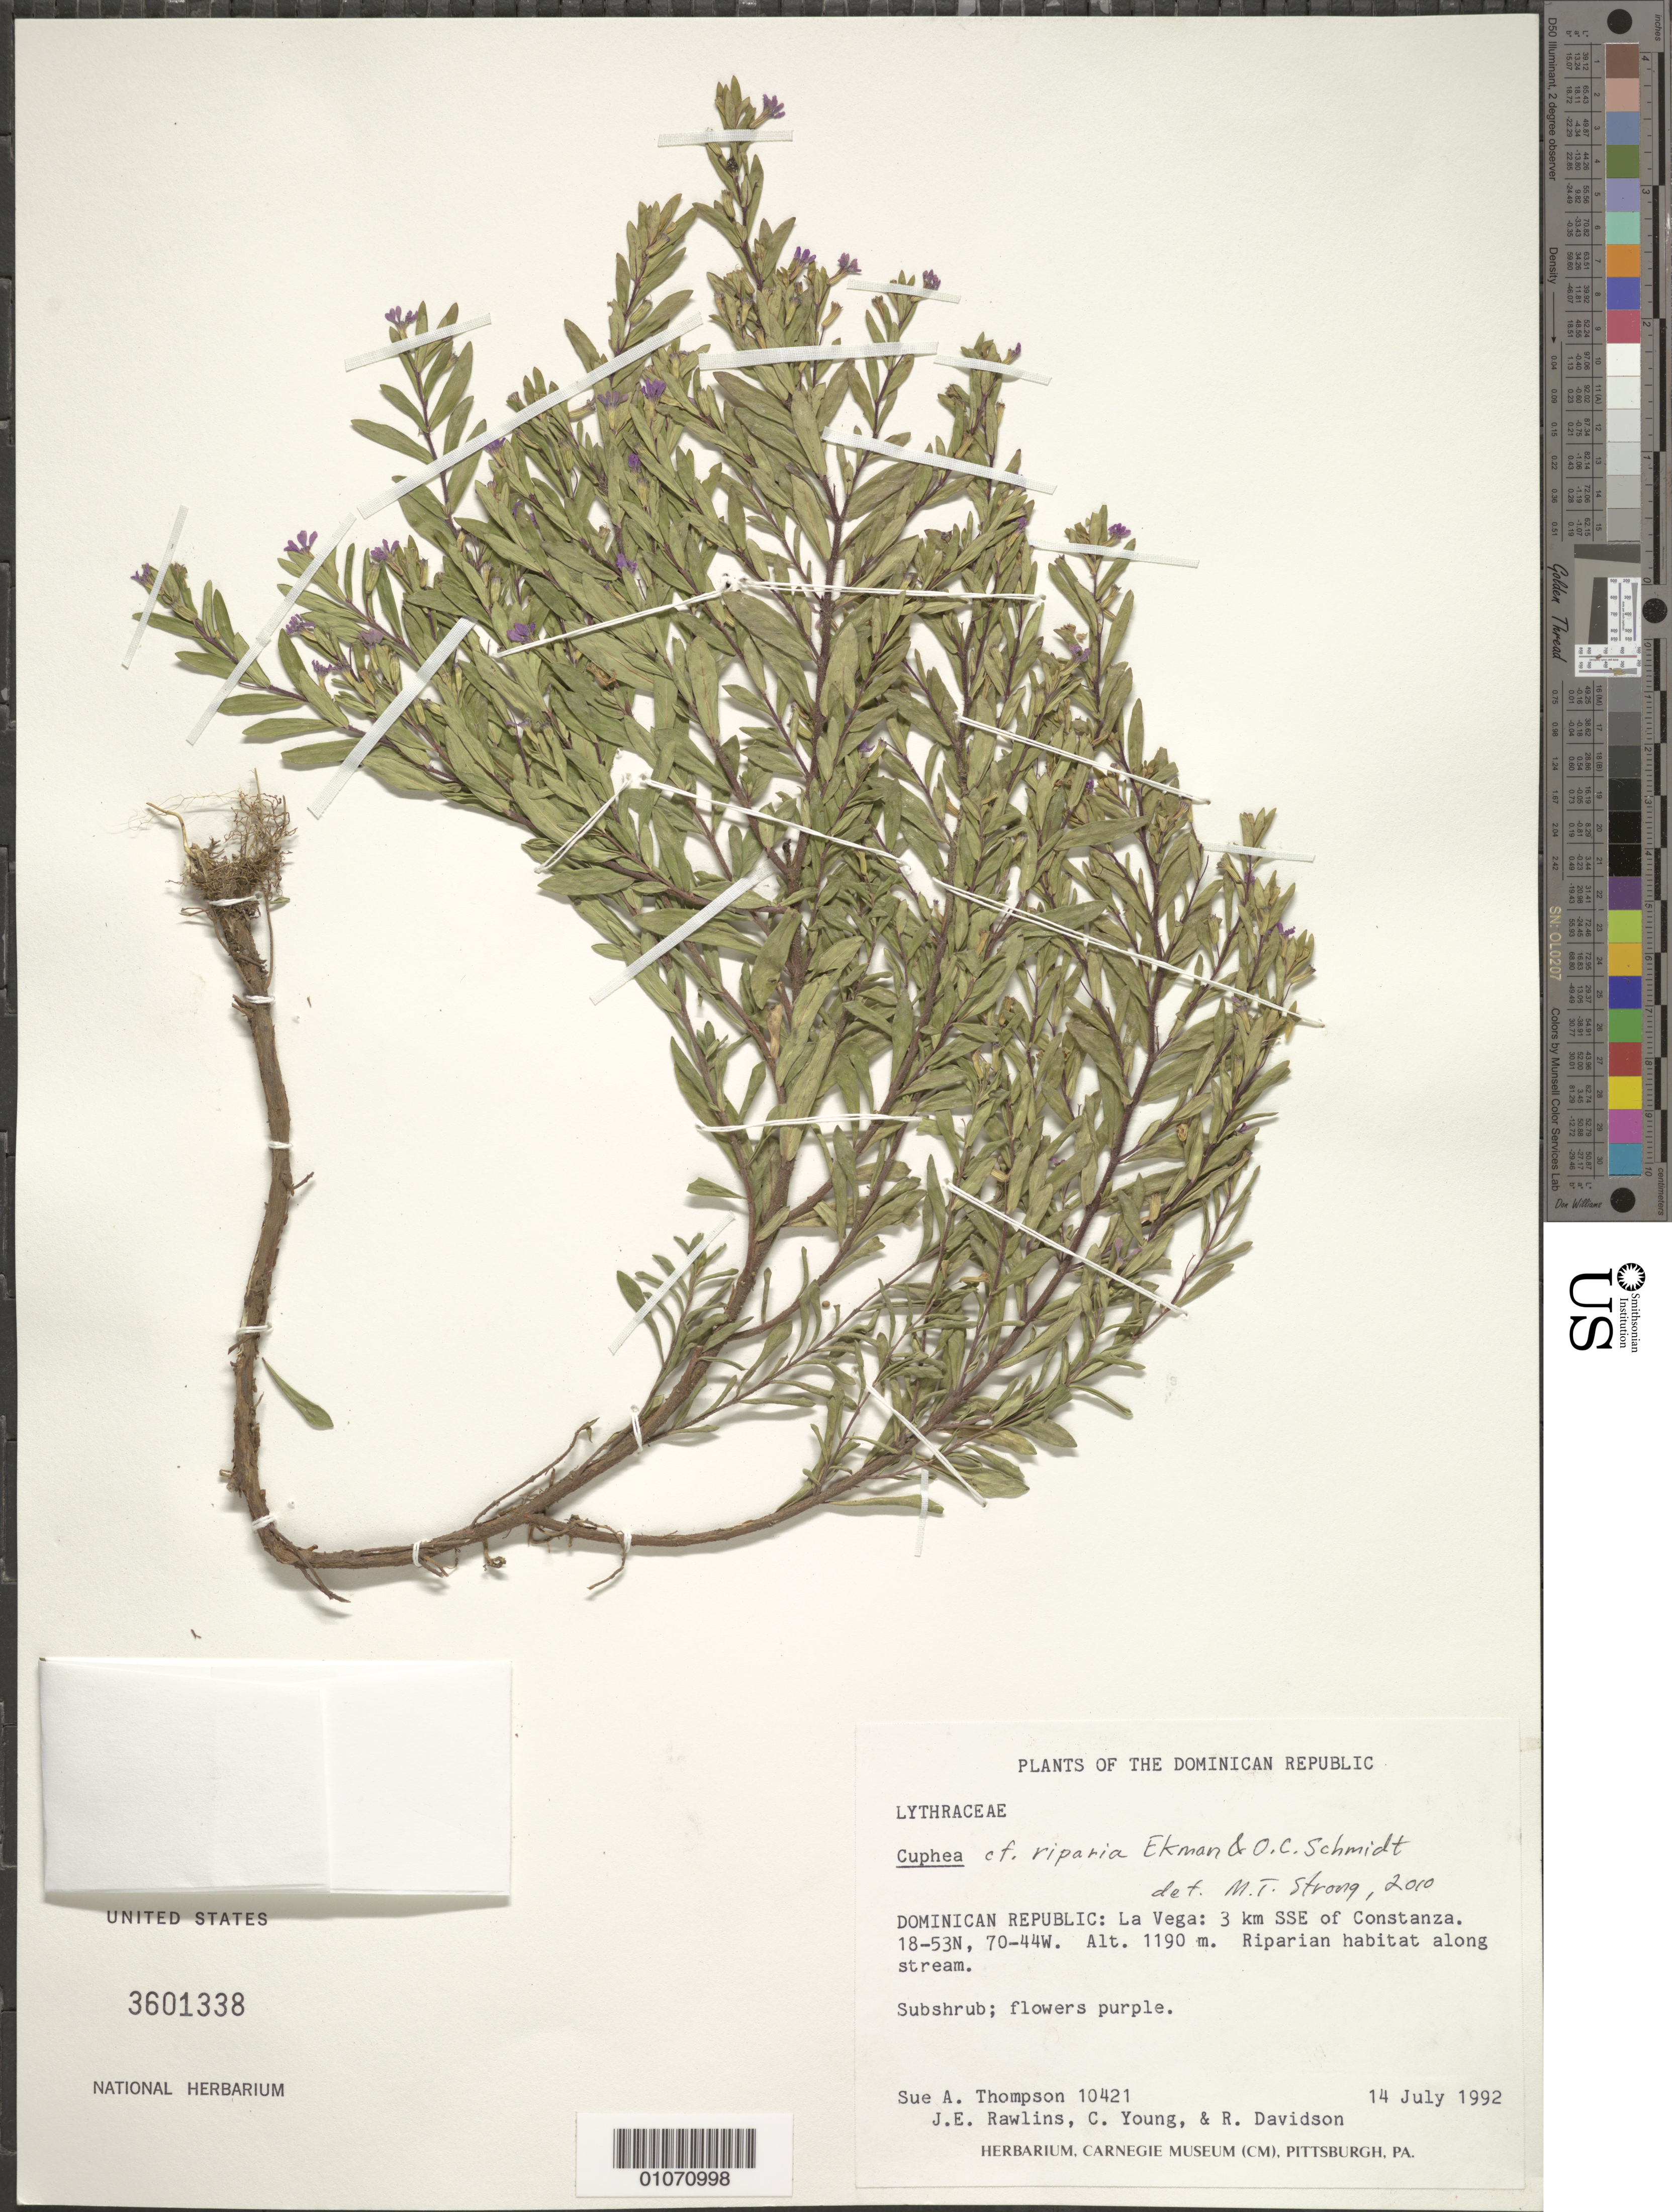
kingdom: Plantae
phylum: Tracheophyta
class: Magnoliopsida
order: Myrtales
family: Lythraceae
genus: Cuphea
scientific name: Cuphea riparia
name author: Ekman & O.C. Schmidt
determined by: Strong, M. T., (US), Smithsonian Institution - National Museum of Natural History (UNITED STATES)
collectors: S. A. Thompson, J. Rawlins, C. Young & R. Davidson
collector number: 10421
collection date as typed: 14 Jul 1992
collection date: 1992-07-14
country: Dominican Republic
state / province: La Vega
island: Hispaniola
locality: Constanza, 3 km SSE of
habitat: Riparian habitat along stream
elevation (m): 1190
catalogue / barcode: US 3601338